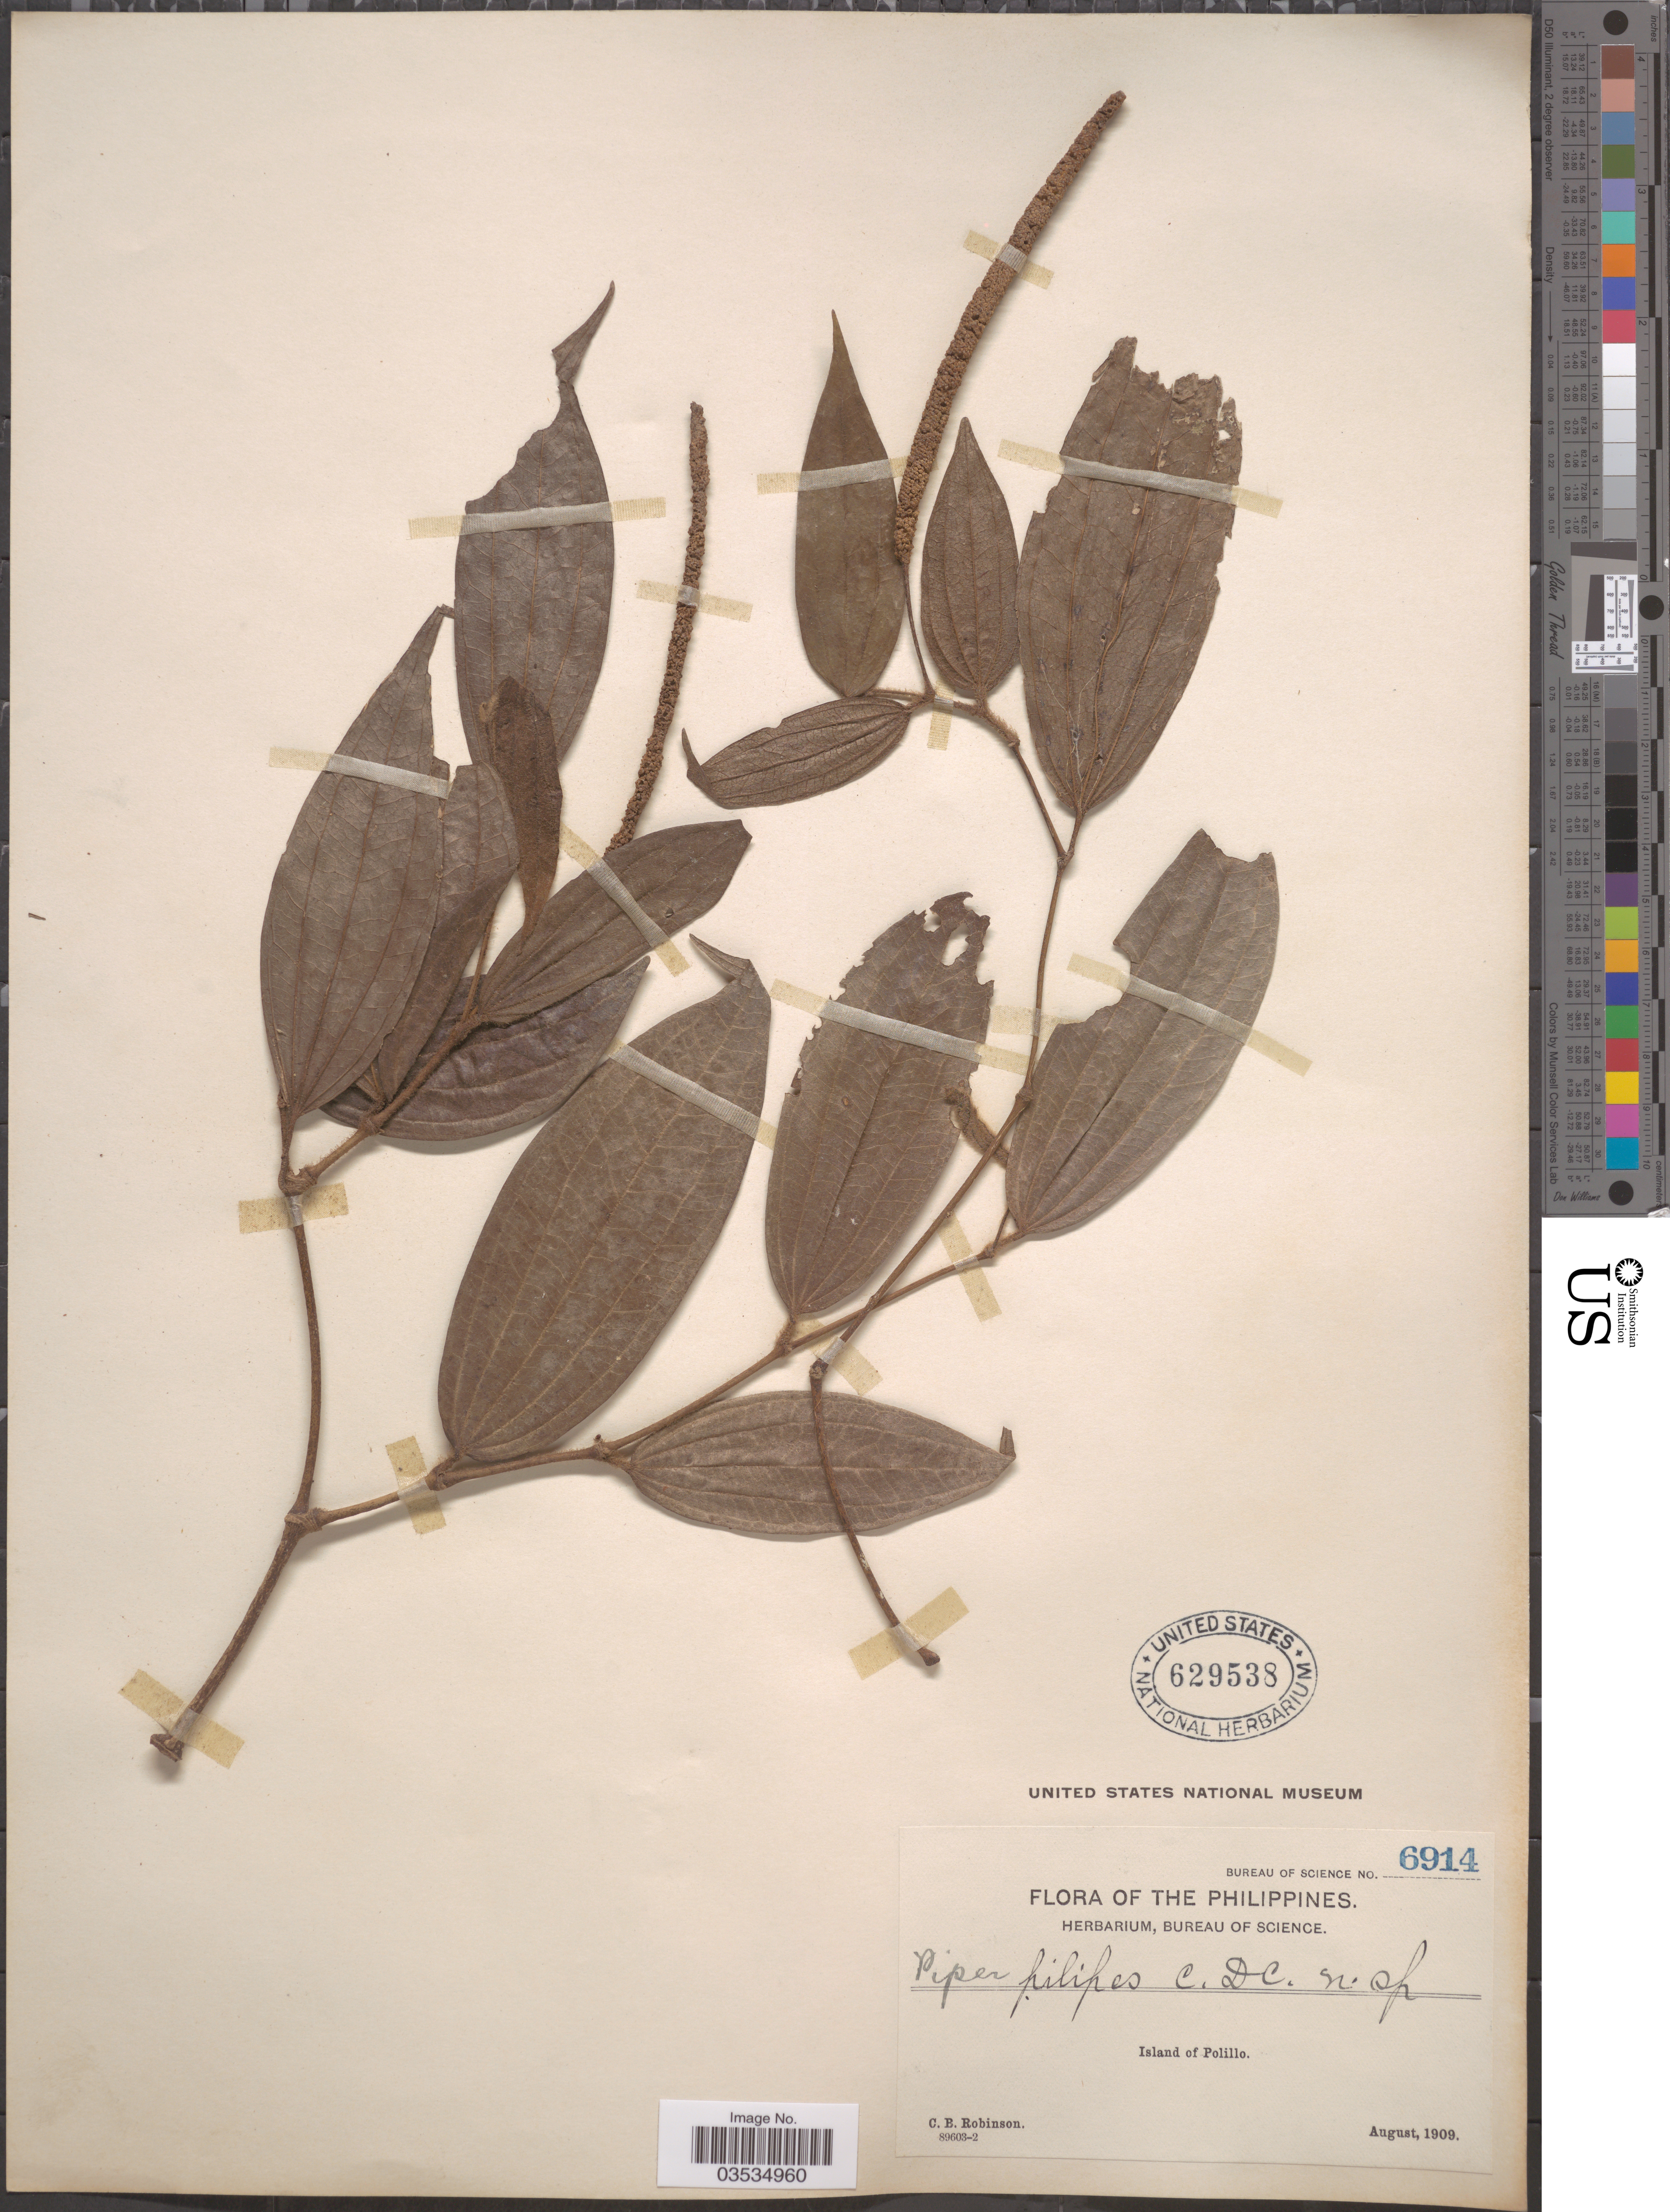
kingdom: Plantae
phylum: Tracheophyta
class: Magnoliopsida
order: Piperales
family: Piperaceae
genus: Piper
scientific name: Piper pilipes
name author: C. DC.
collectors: C. Robinson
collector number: Bureau of Science 6914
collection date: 1909-08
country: Philippines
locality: Island of Polillo.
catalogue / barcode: US 629538